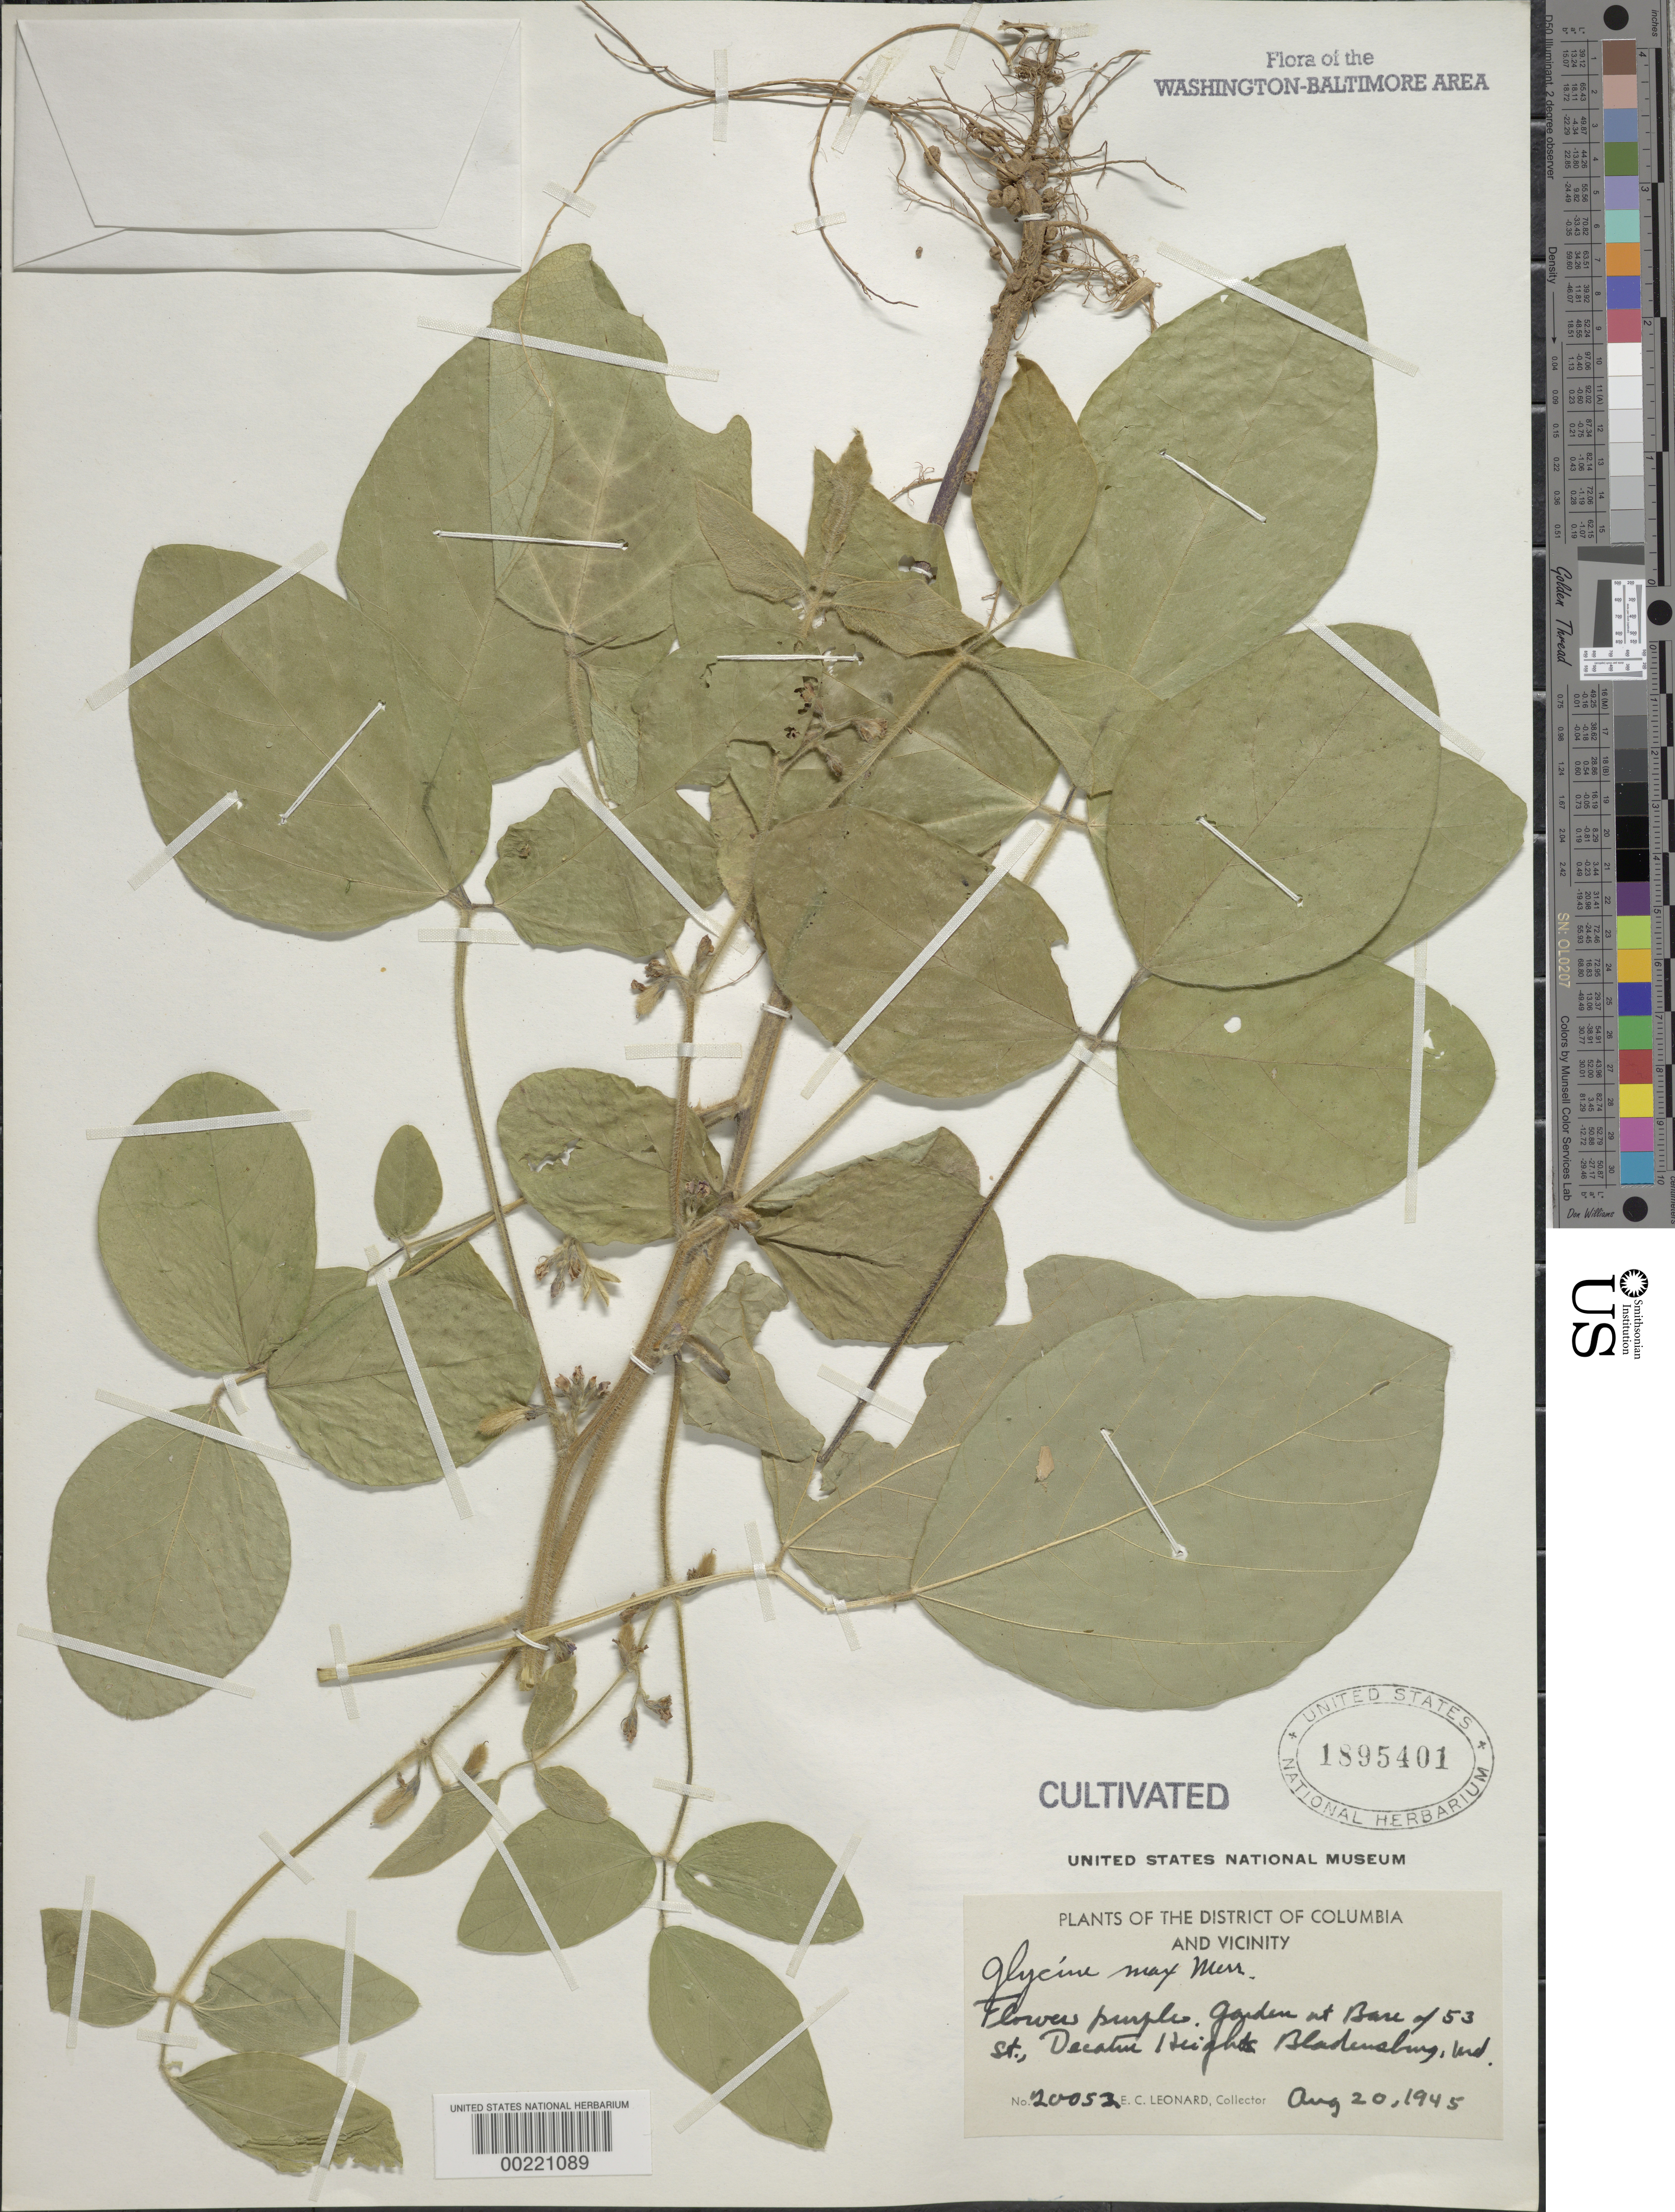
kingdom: Plantae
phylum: Tracheophyta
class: Magnoliopsida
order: Fabales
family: Fabaceae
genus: Glycine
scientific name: Glycine max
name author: (L.) Merr.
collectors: E. C. Leonard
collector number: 20052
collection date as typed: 20 Aug 1945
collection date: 1945-08-20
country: United States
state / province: Maryland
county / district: Prince George's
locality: Bladensburg, Decatur Heights, garden at base of 53 st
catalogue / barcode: US 1895401